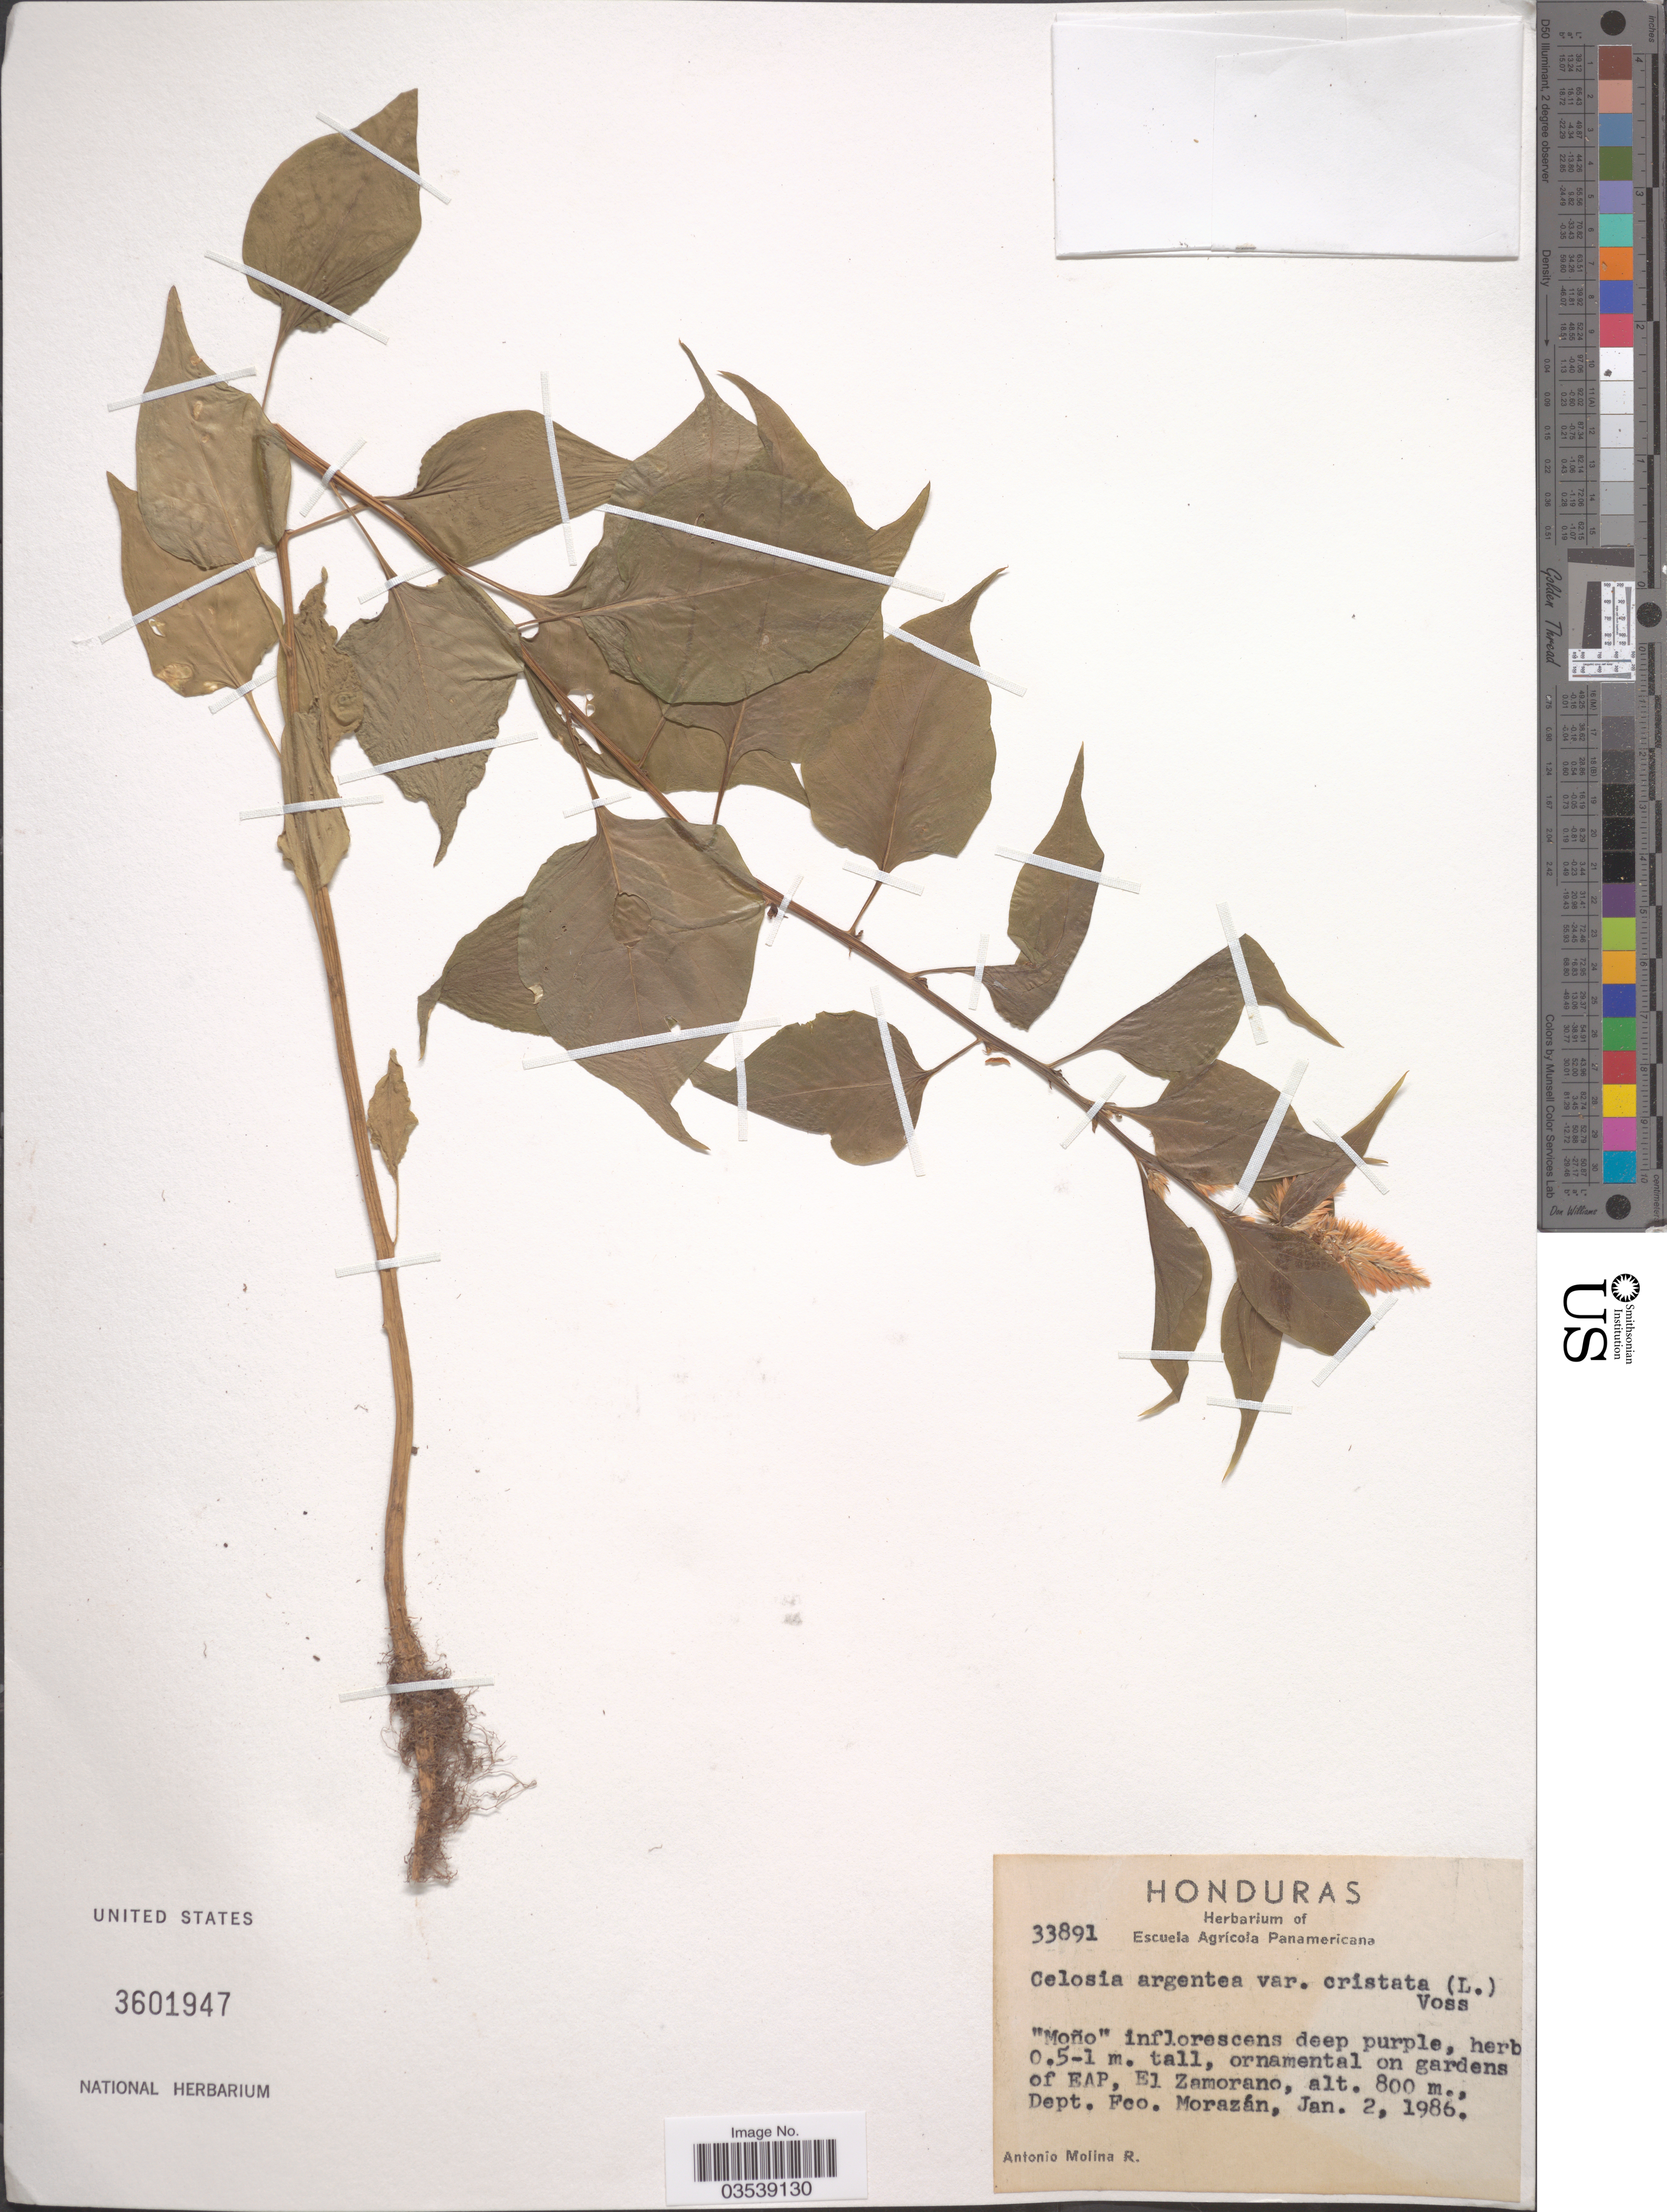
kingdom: Plantae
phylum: Tracheophyta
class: Magnoliopsida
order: Caryophyllales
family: Amaranthaceae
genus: Celosia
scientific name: Celosia argentea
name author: L.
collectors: A. Molina R.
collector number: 33891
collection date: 1986-01-02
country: Honduras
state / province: Fco. Morazán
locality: Ornamental on gardens of EAP, El Zamorano, Dept. Fco. Morazán.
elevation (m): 800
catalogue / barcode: US 3601947